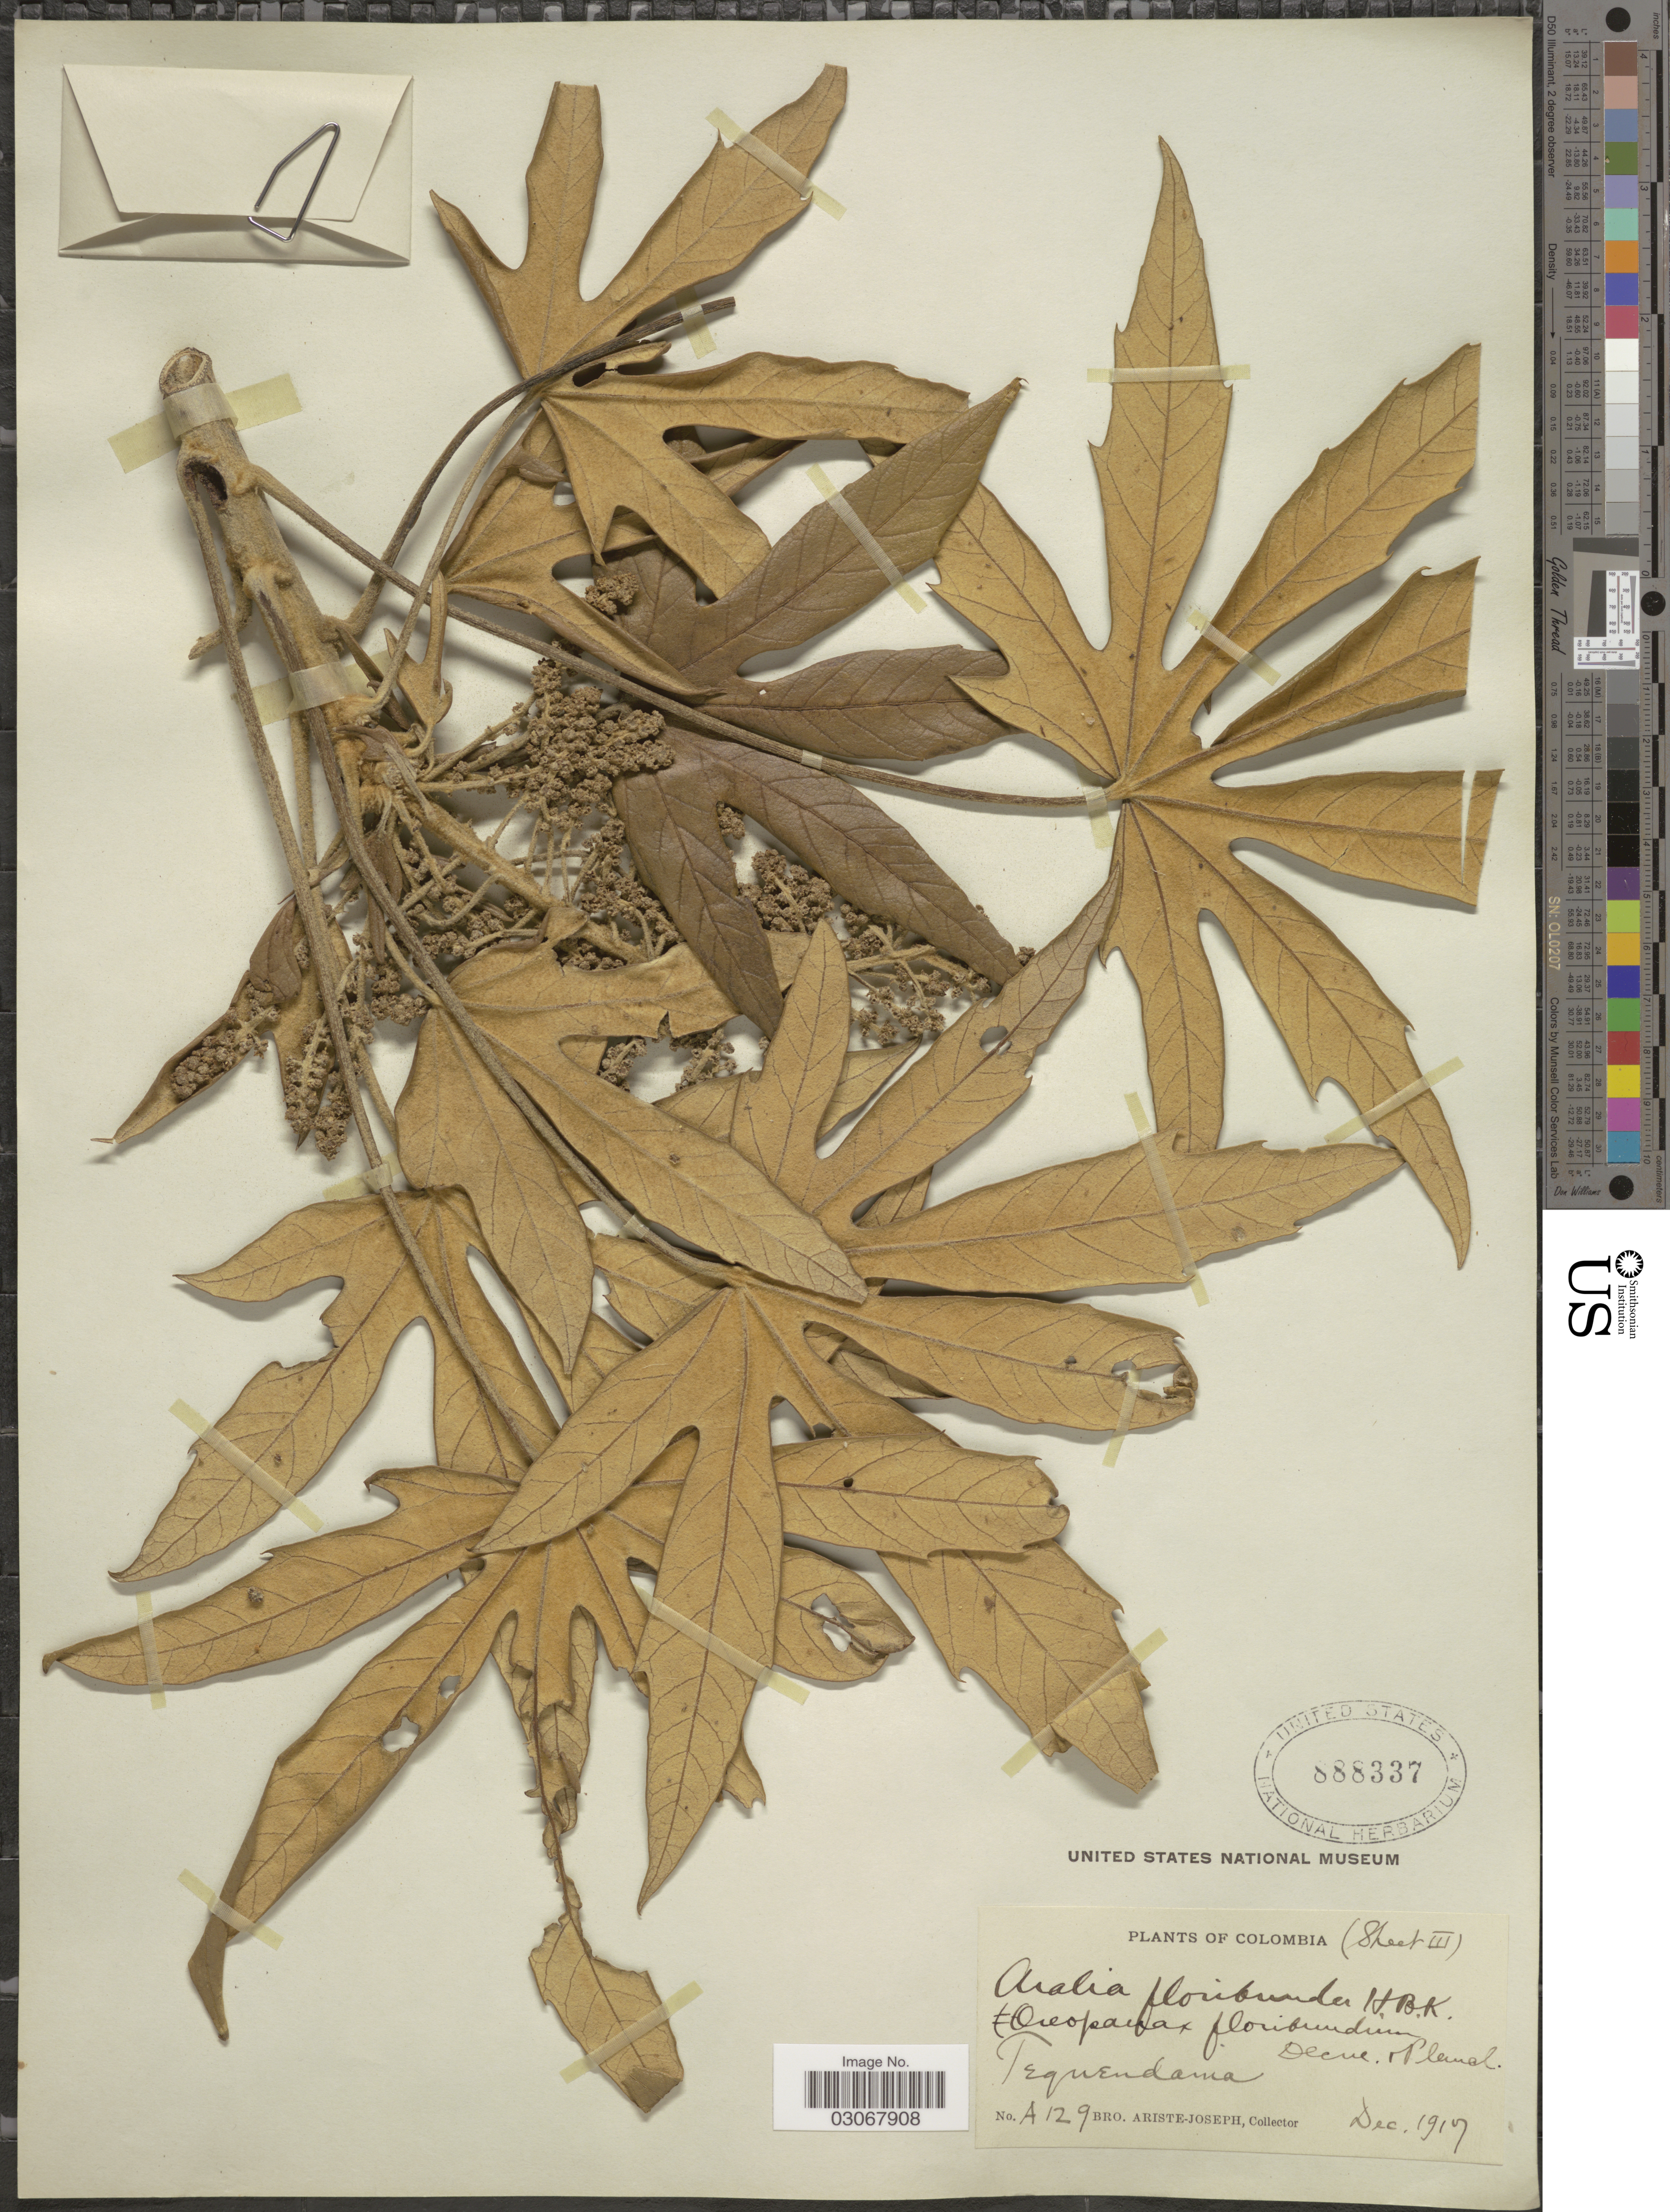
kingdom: Plantae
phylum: Tracheophyta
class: Magnoliopsida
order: Apiales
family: Araliaceae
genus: Oreopanax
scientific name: Oreopanax floribundus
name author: (Kunth) Decne. & Planch.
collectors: Bro. Ariste-Joseph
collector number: A129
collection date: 1917-12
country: Colombia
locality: Tequendama.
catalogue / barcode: US 888337